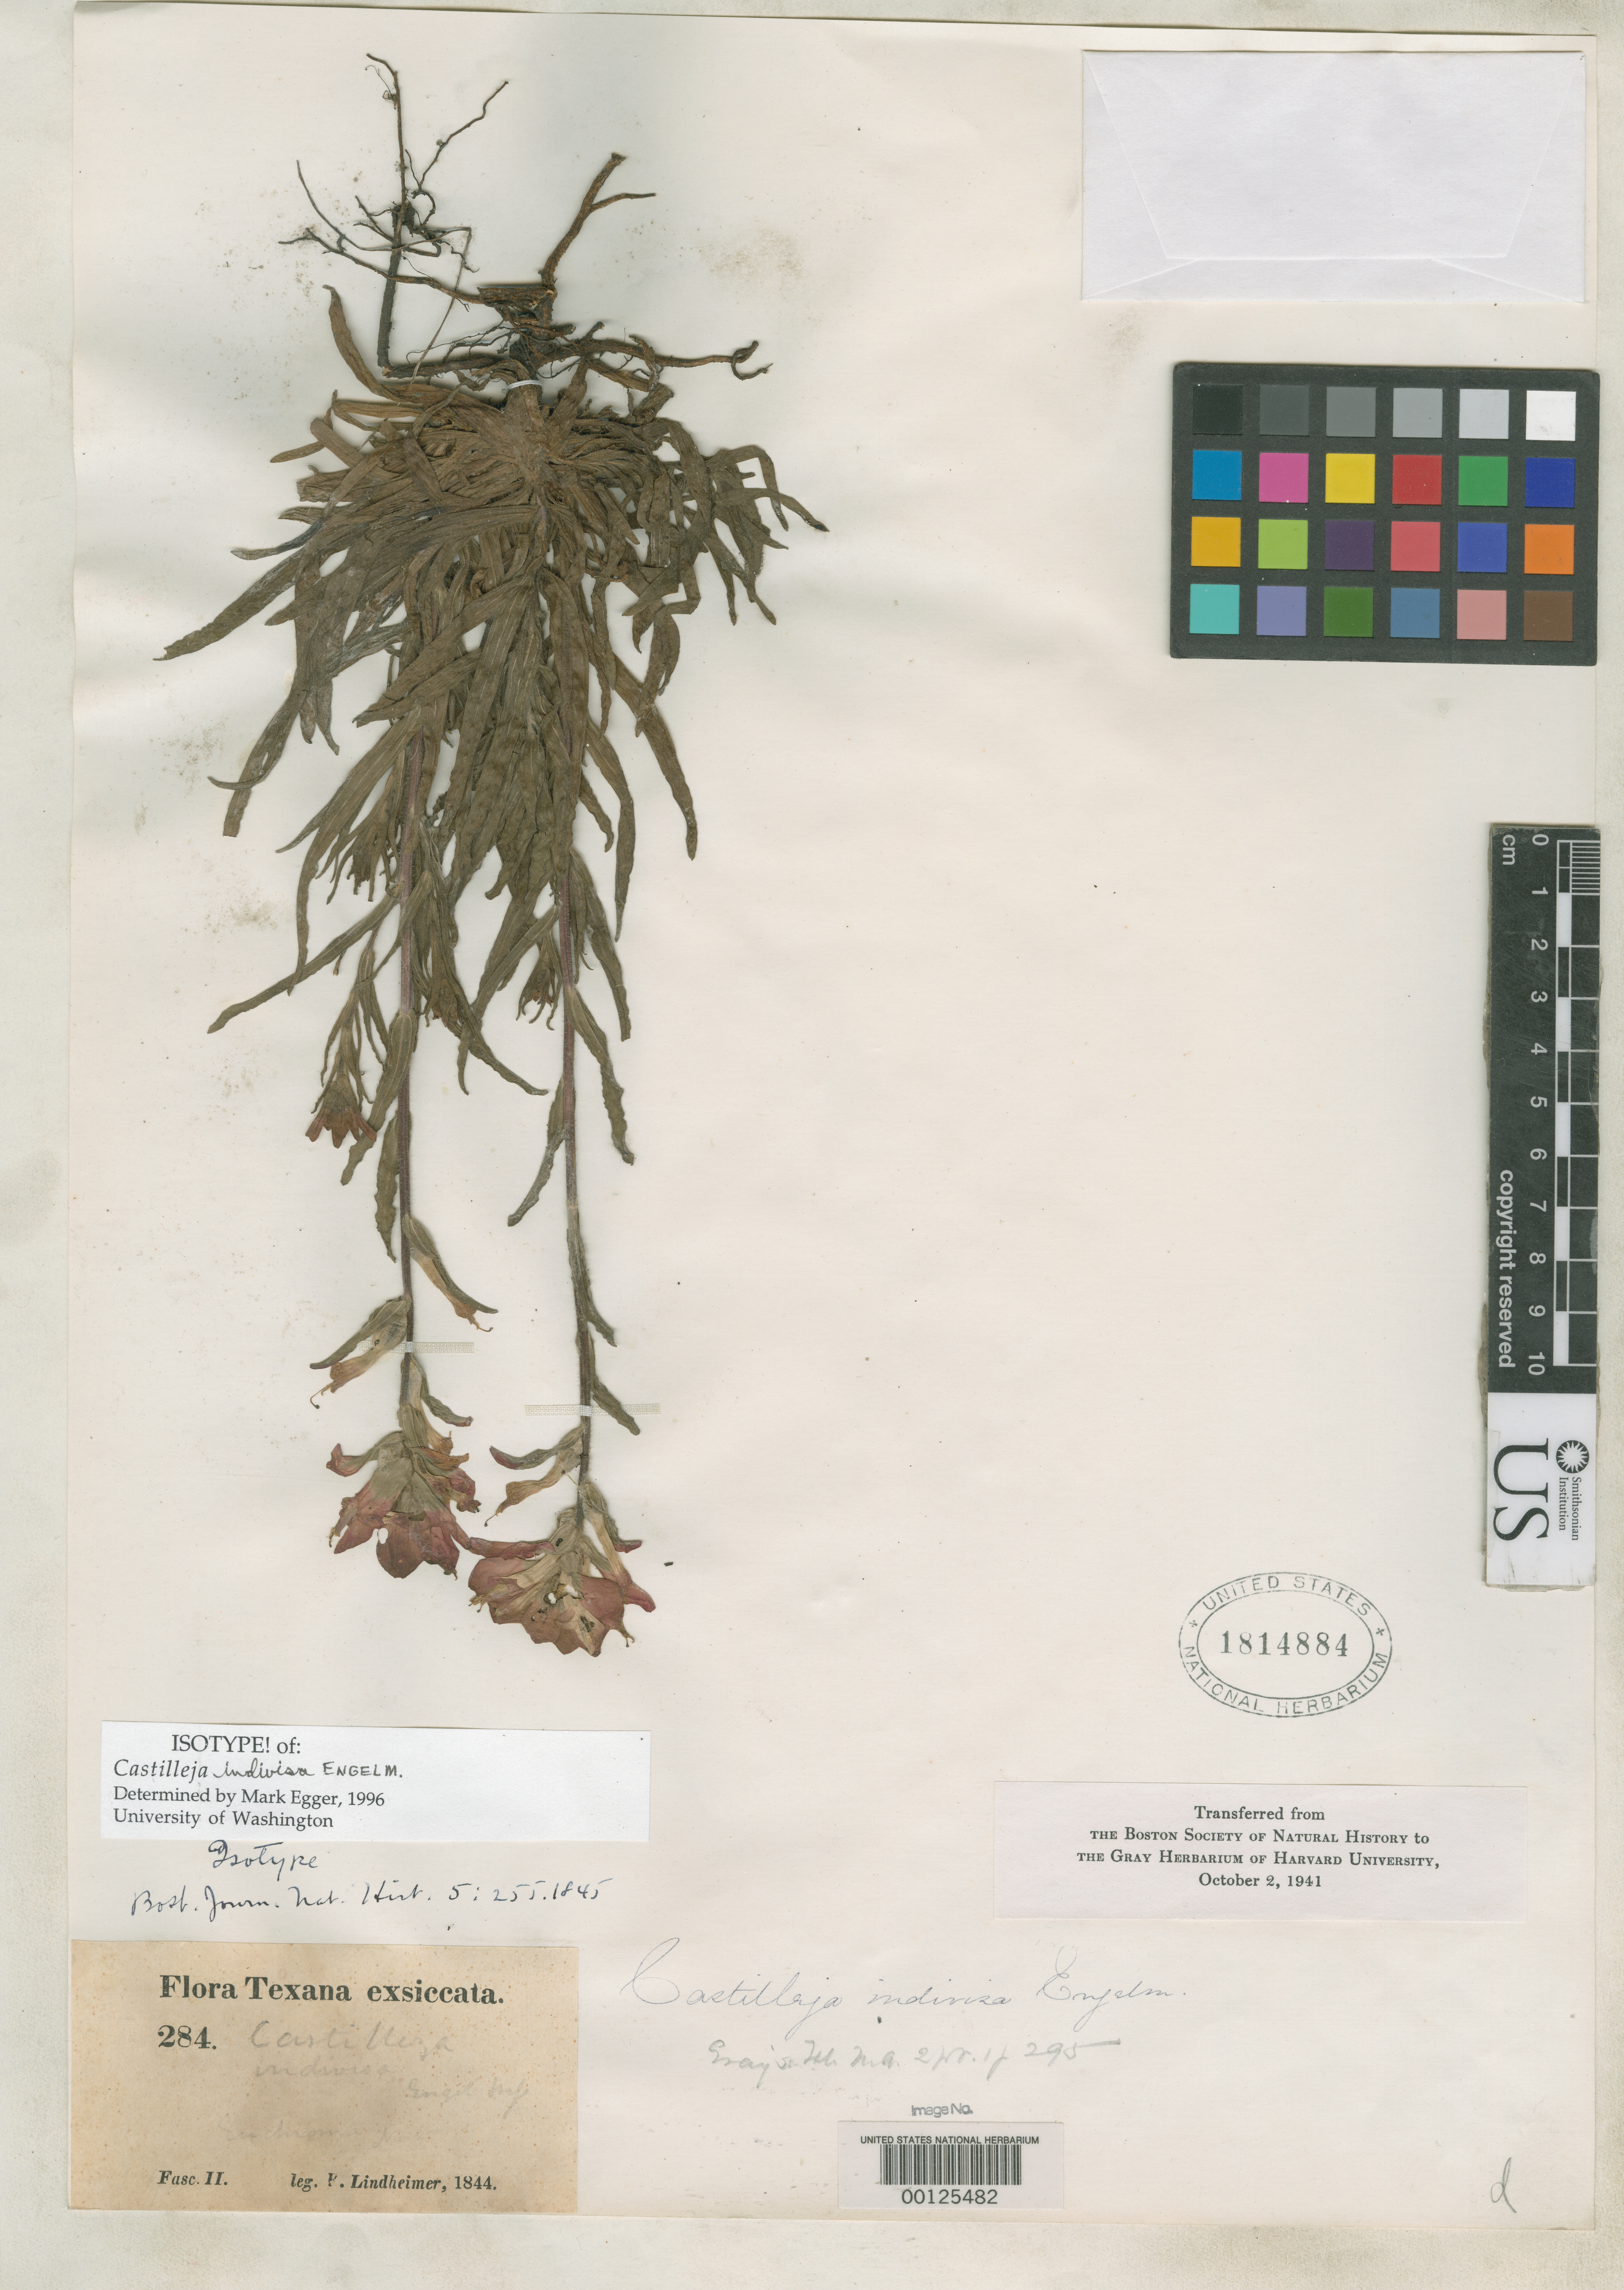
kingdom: Plantae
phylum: Tracheophyta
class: Magnoliopsida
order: Lamiales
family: Orobanchaceae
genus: Castilleja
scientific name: Castilleja indivisa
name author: Engelm. in Engelm. & A. Gray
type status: Isotype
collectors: F. J. Lindheimer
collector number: II 284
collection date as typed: Mar 1884 to -- Jun 1884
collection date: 1884-03/1884-06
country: United States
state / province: Texas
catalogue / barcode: US 1814884